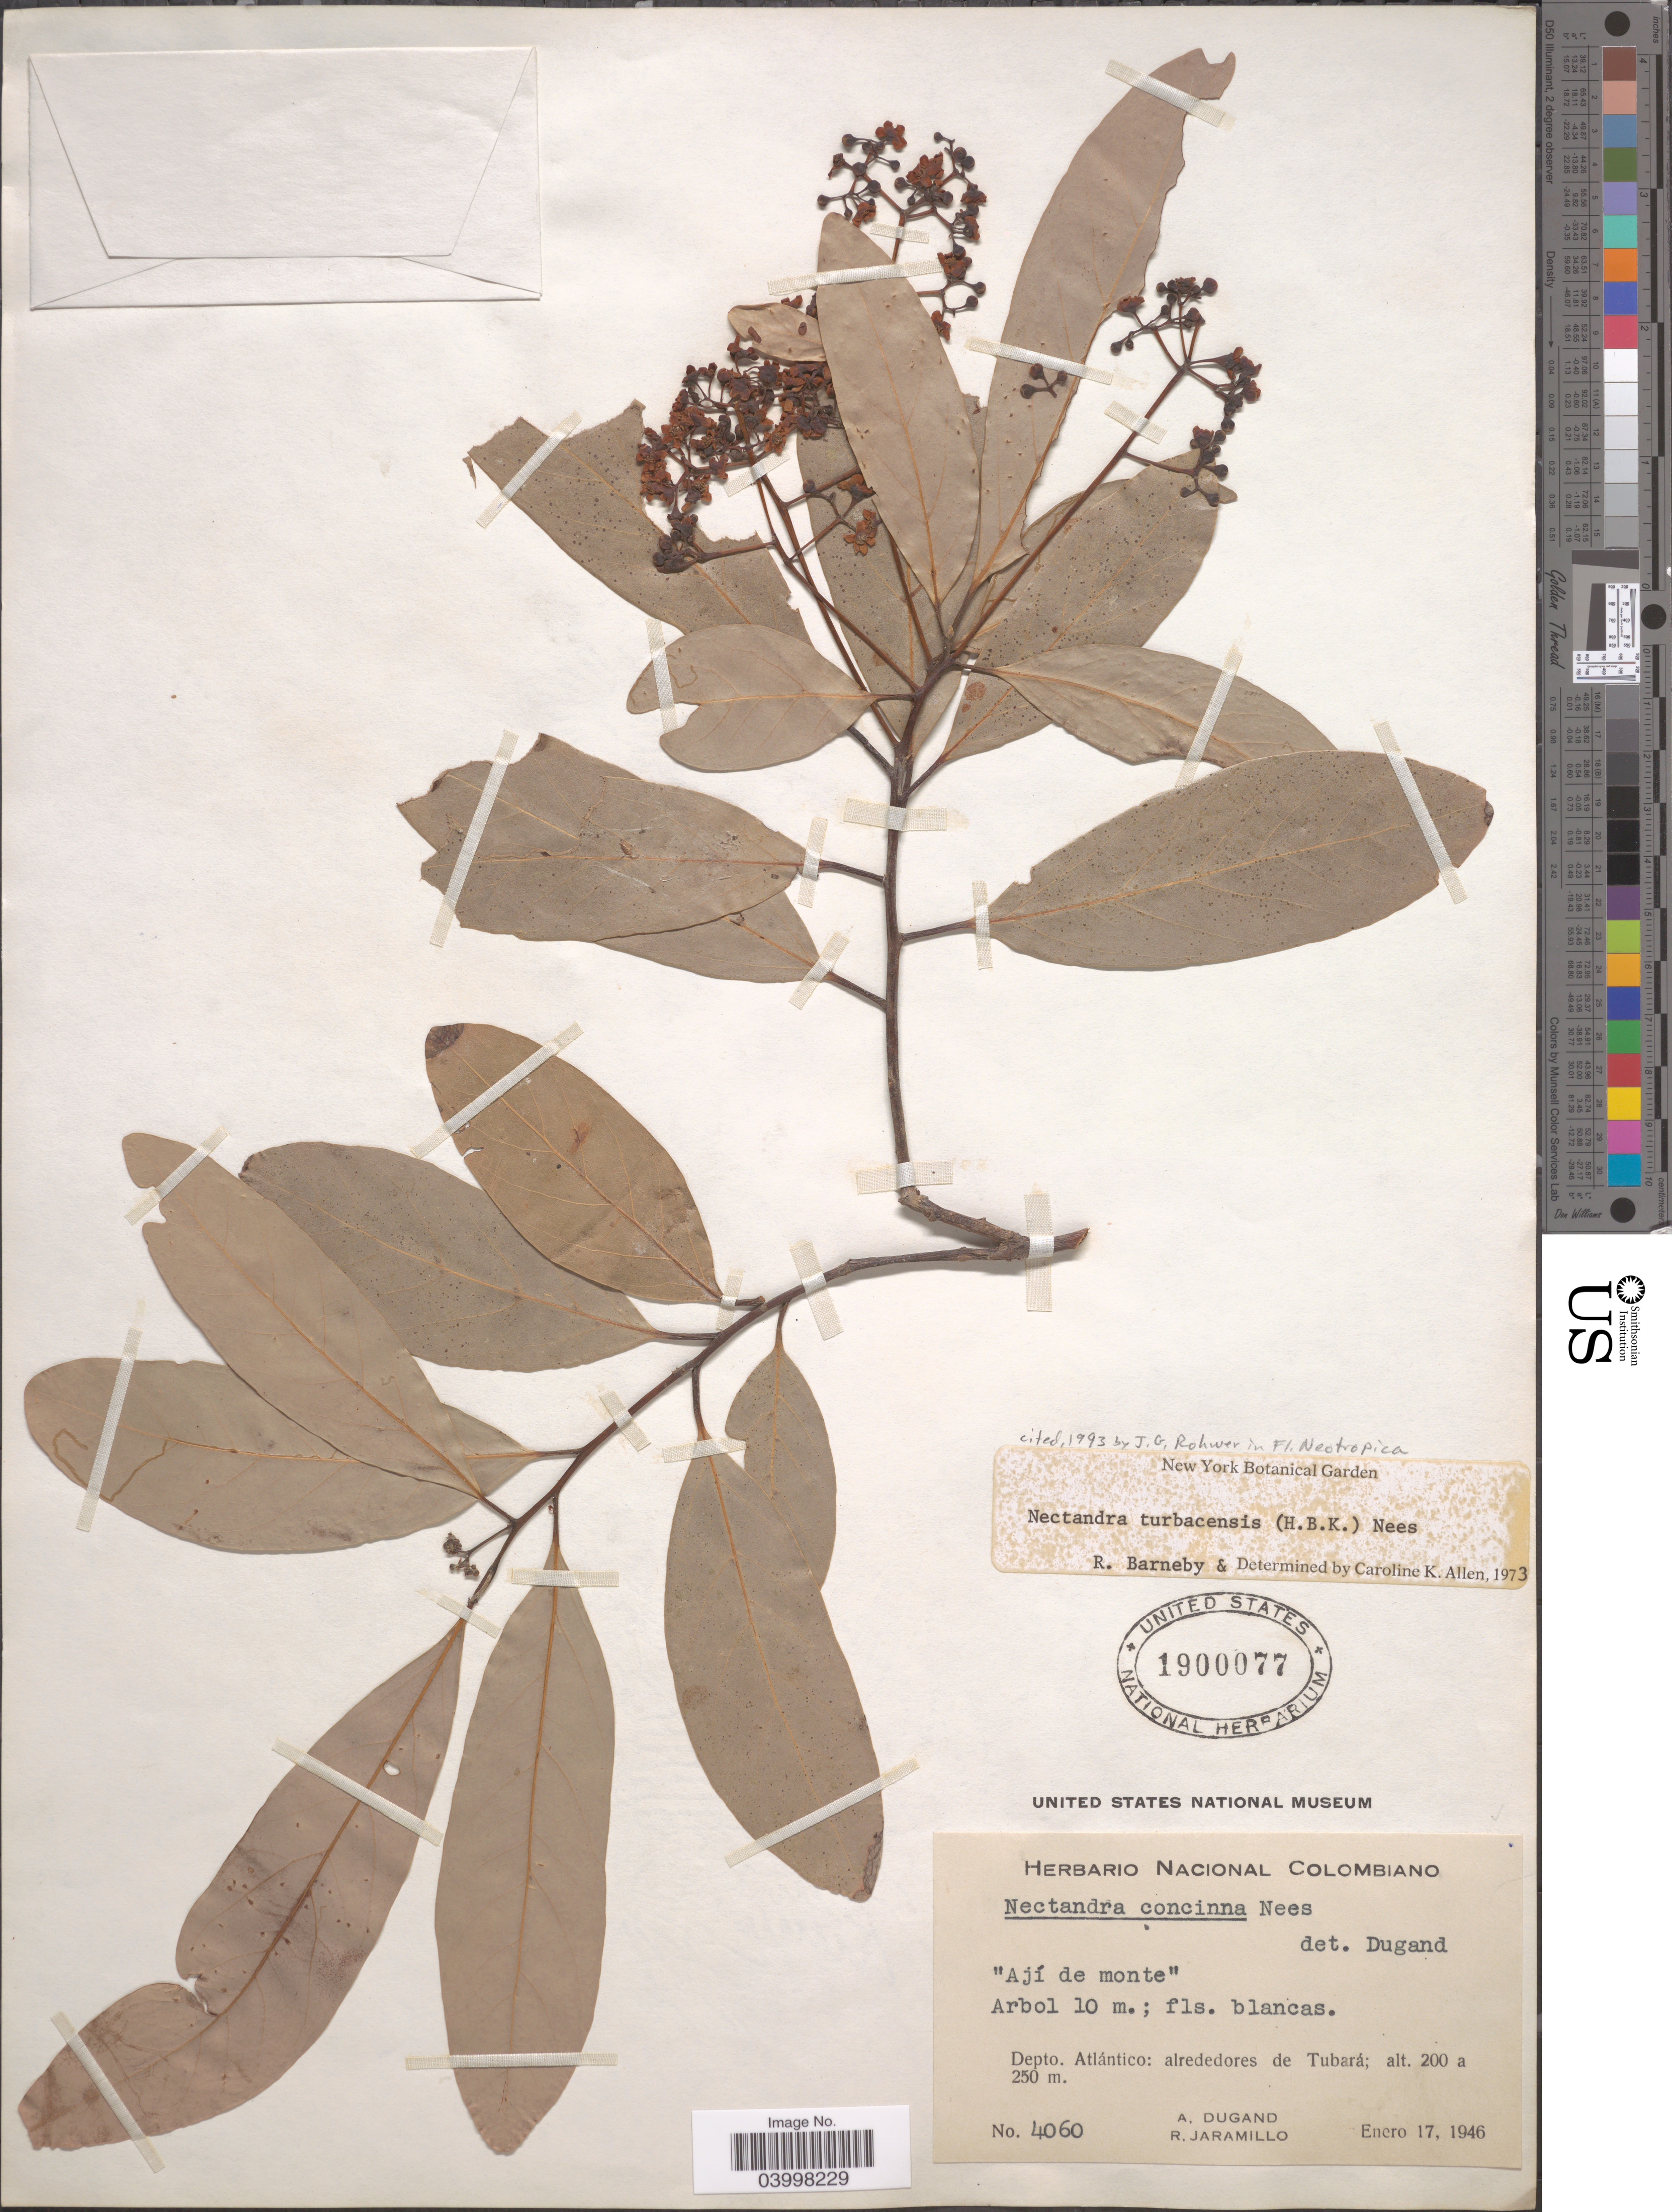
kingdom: Plantae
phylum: Tracheophyta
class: Magnoliopsida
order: Laurales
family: Lauraceae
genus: Nectandra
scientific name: Nectandra turbacensis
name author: (Kunth) Nees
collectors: A. Dugand & R. Jaramillo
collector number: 4060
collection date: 1946-01-17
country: Colombia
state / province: Atlántico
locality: Depto. Atlántico: alrededores de Tubará.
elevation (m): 200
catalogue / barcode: US 1900077